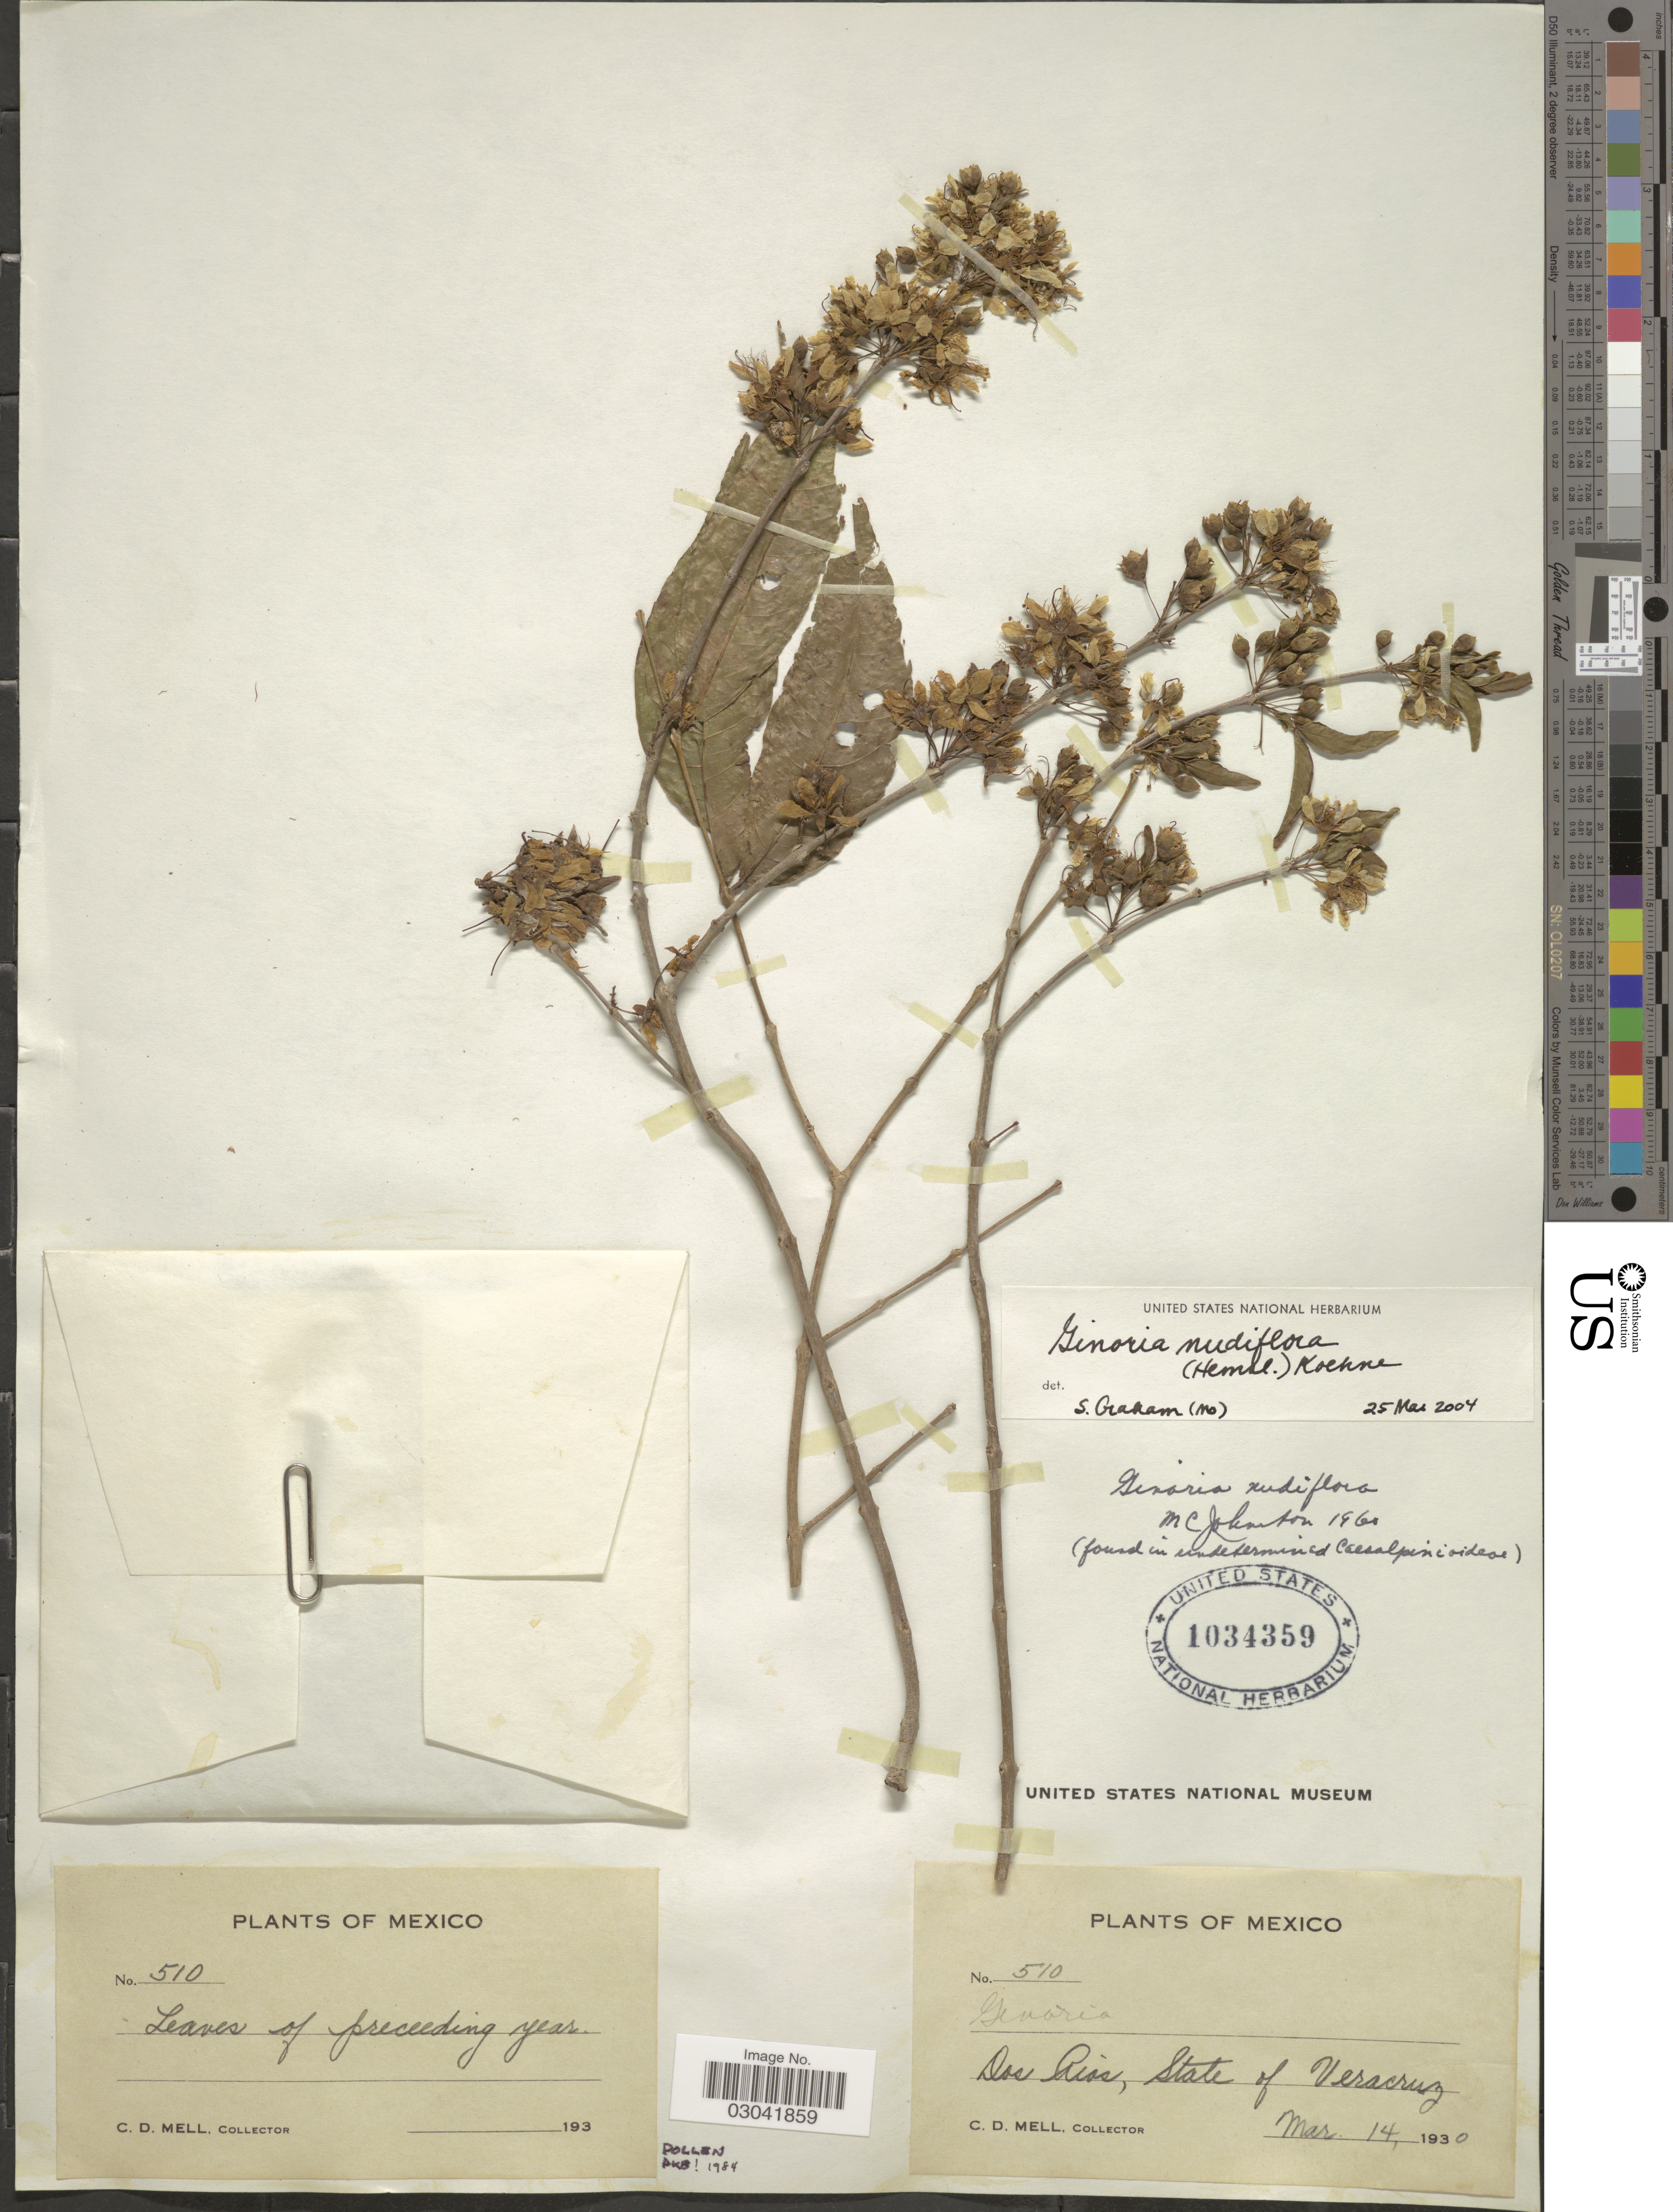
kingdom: Plantae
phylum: Tracheophyta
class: Magnoliopsida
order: Myrtales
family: Lythraceae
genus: Ginoria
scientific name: Ginoria nudiflora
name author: (Hemsl.) Koehne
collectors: C. D. Mell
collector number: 510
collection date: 1930-03-14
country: Mexico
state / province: Veracruz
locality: Dos Rios, State of Veracruz.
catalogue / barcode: US 1034359